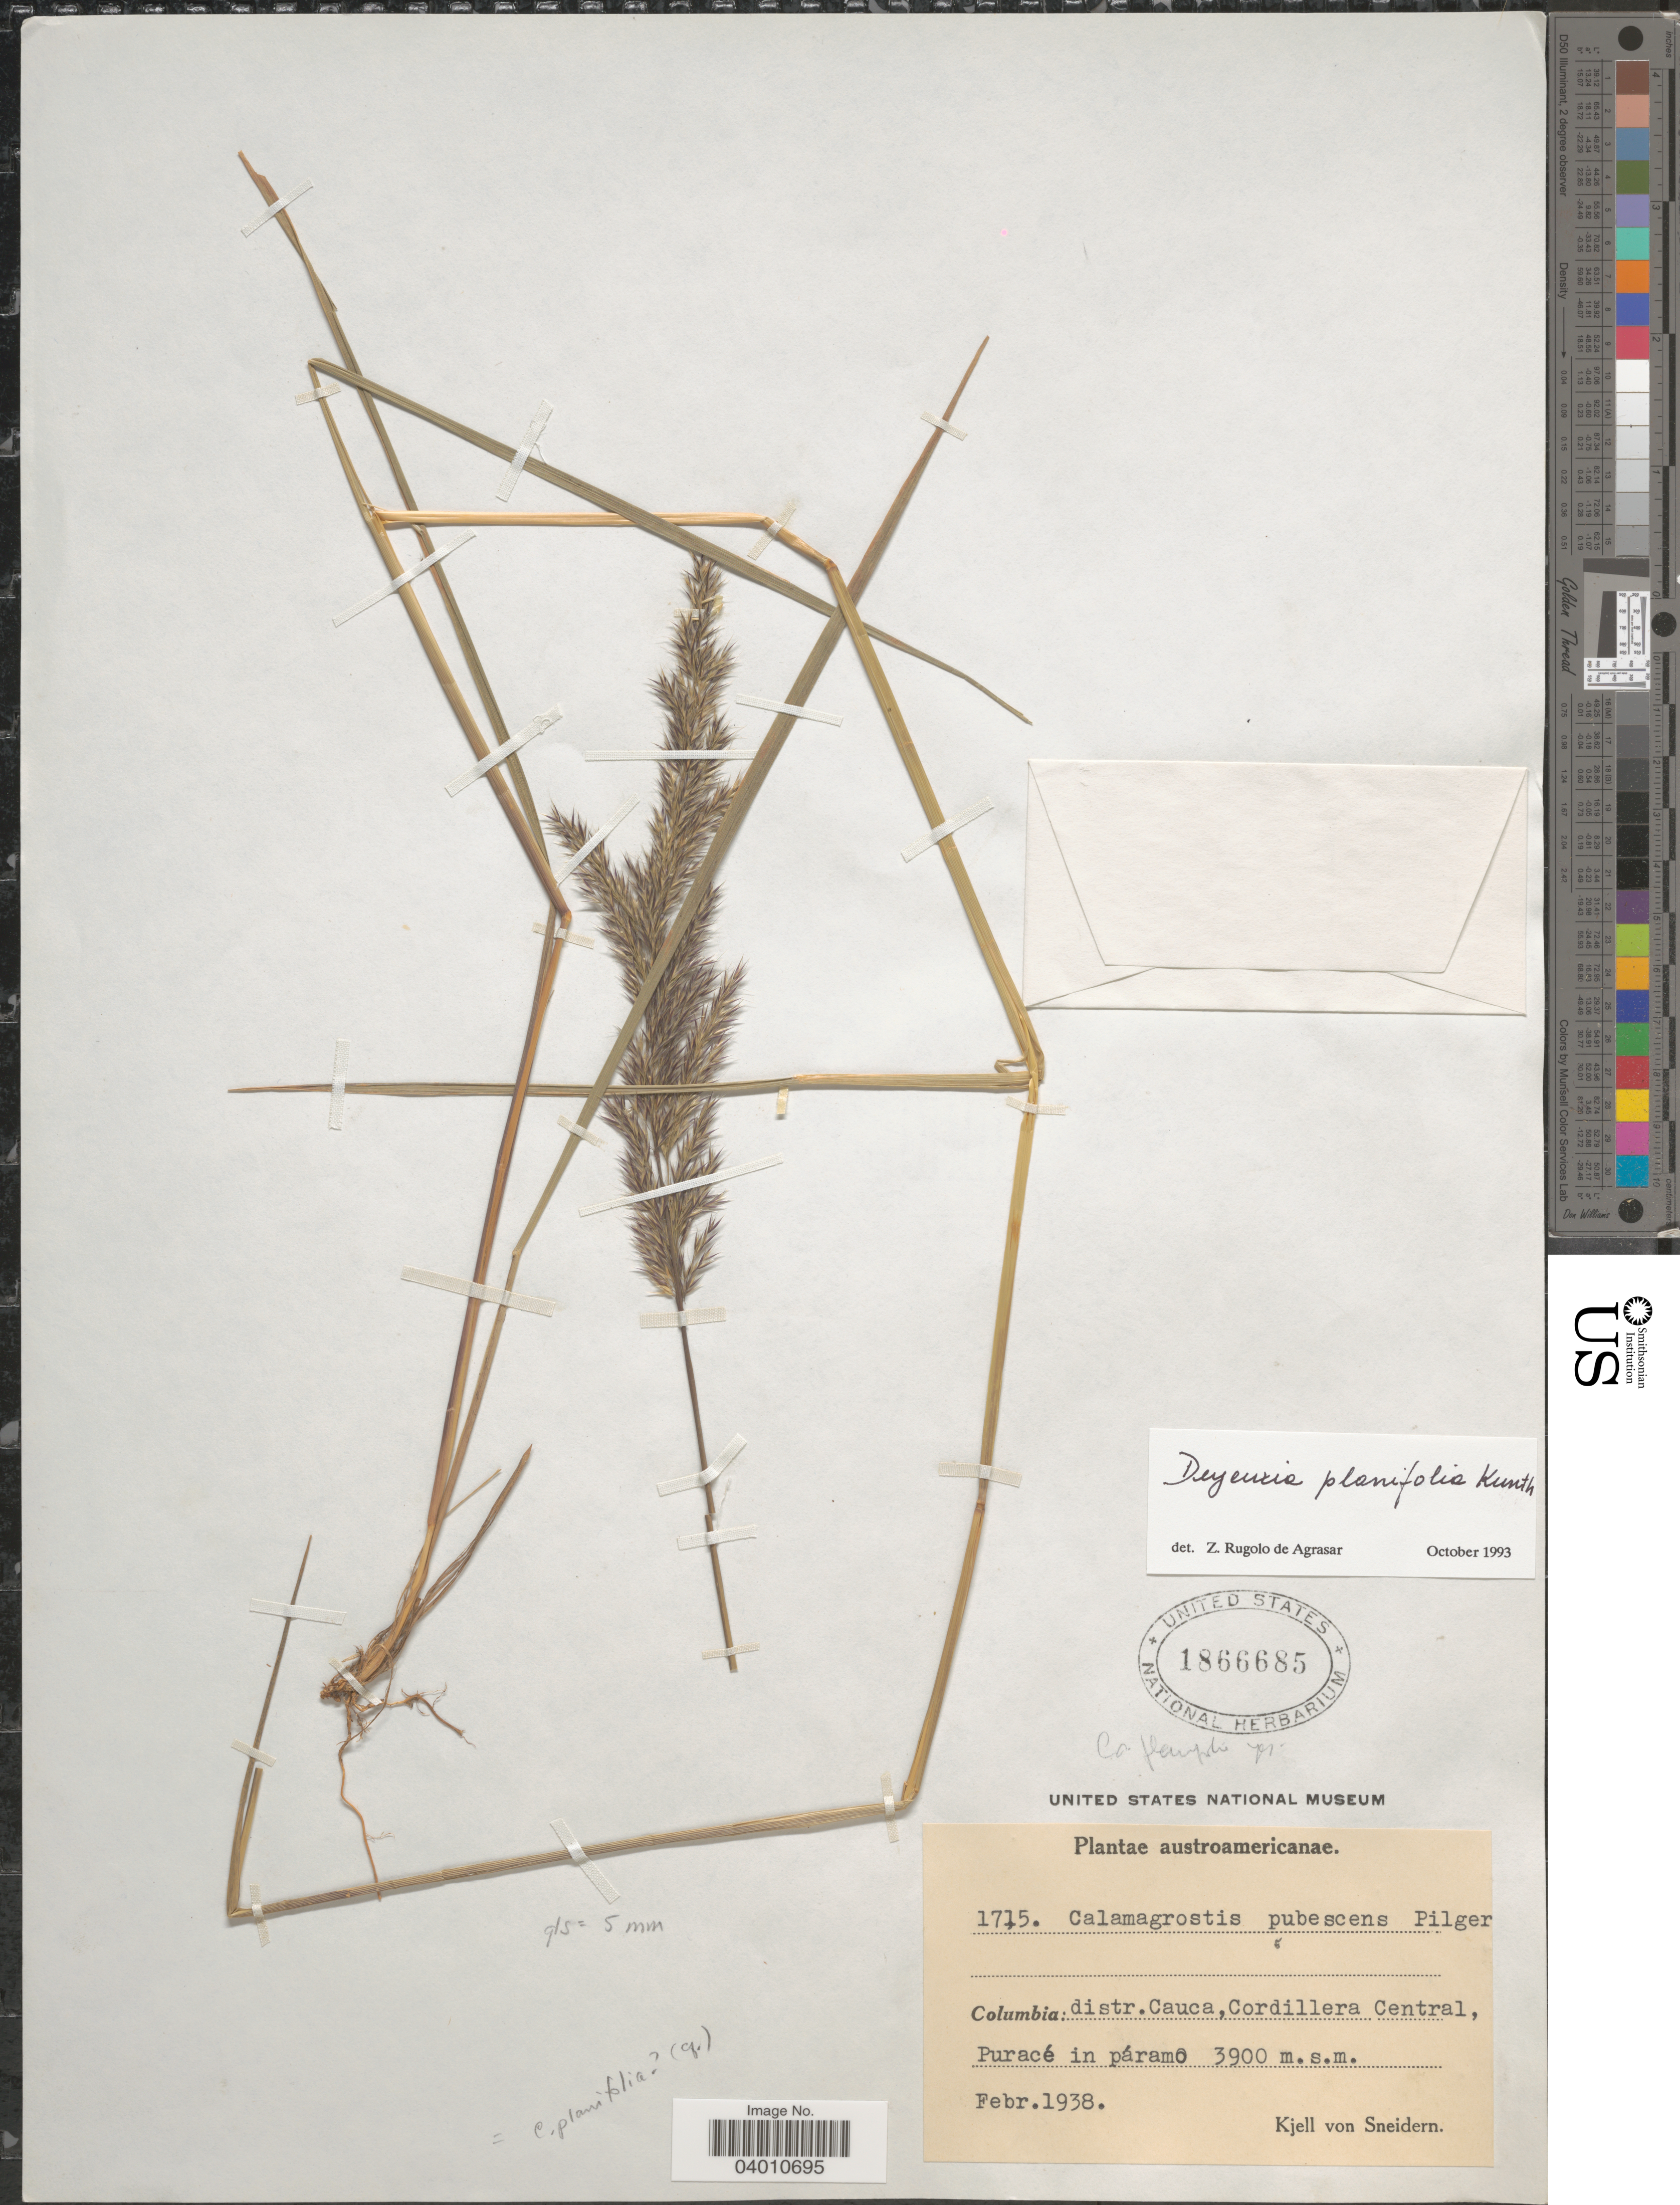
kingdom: Plantae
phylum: Tracheophyta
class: Liliopsida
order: Poales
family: Poaceae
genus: Peyritschia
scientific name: Peyritschia planifolia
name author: (Kunth) P.M. Peterson et al.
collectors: K. von Sneidern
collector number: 1715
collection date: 1938-02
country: Colombia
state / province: Cauca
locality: Austroamericanae. Distr. Cauca, Cordillera Central, Puracé in páramo.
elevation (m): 3900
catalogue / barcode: US 1866685